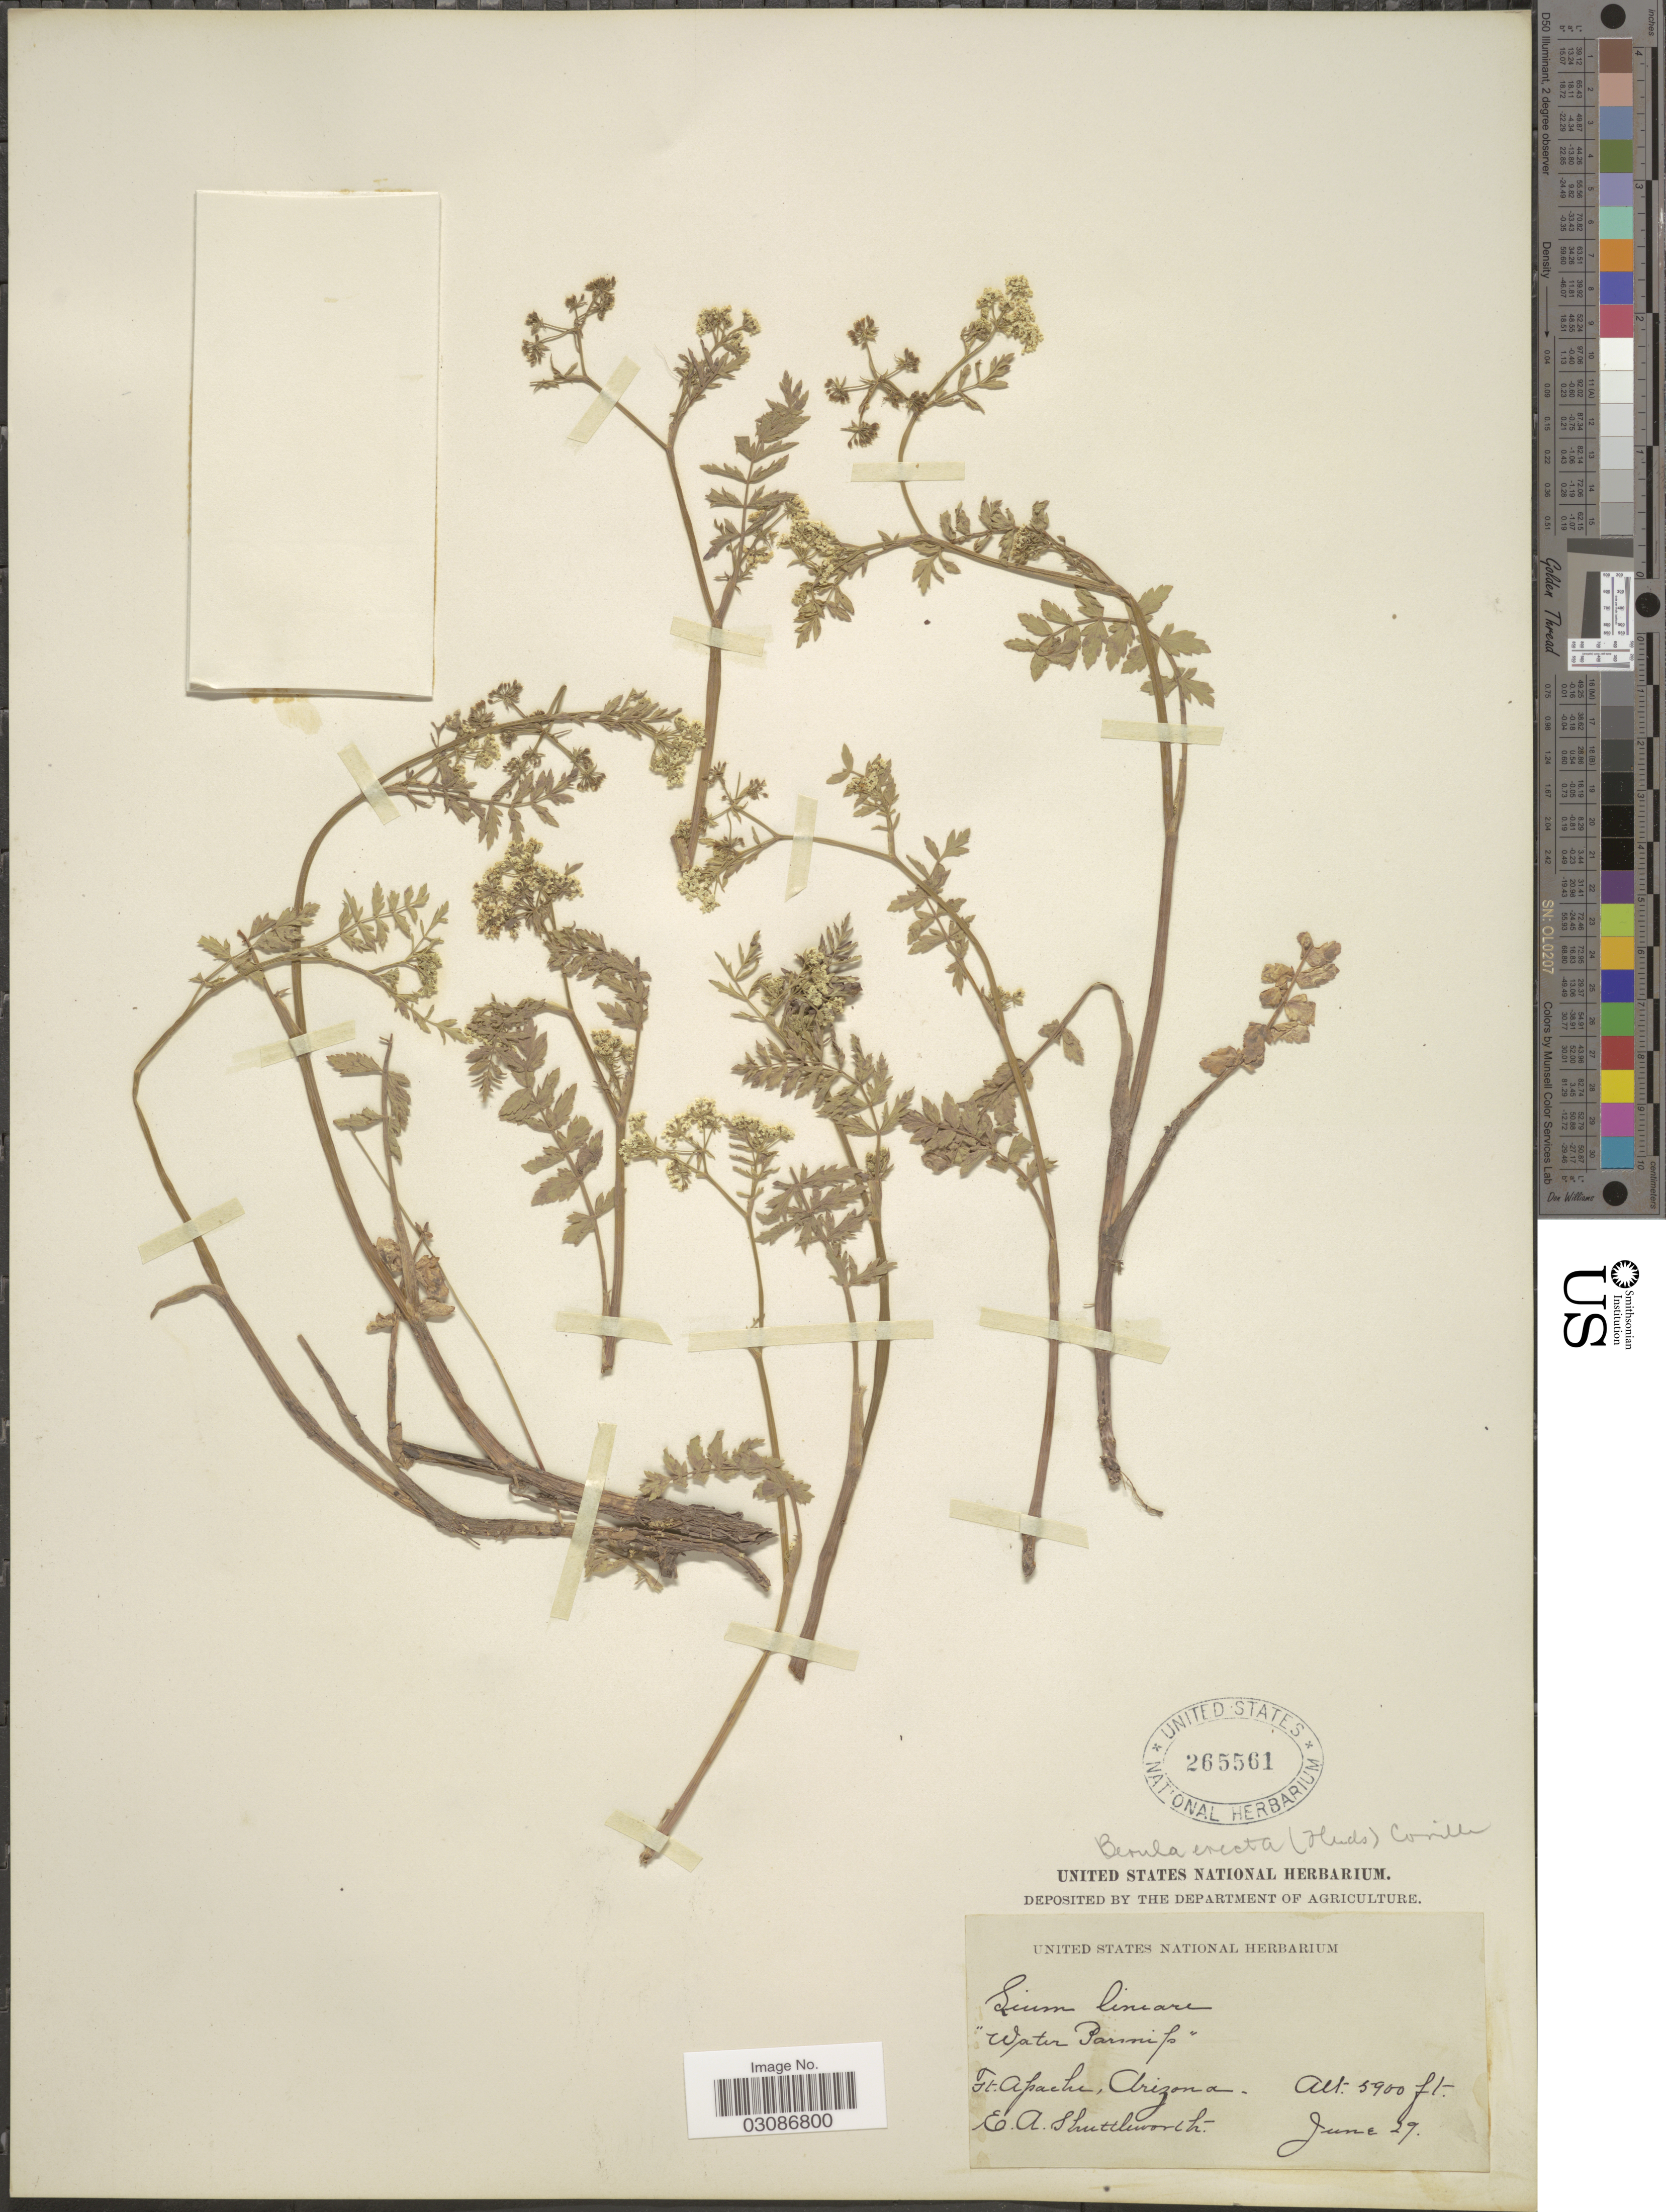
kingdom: Plantae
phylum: Tracheophyta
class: Magnoliopsida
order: Apiales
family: Apiaceae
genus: Berula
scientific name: Berula erecta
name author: (Huds.) Coville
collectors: E. Shuttleworth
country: United States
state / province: Arizona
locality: Ft. Apache.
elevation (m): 1798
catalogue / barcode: US 265561